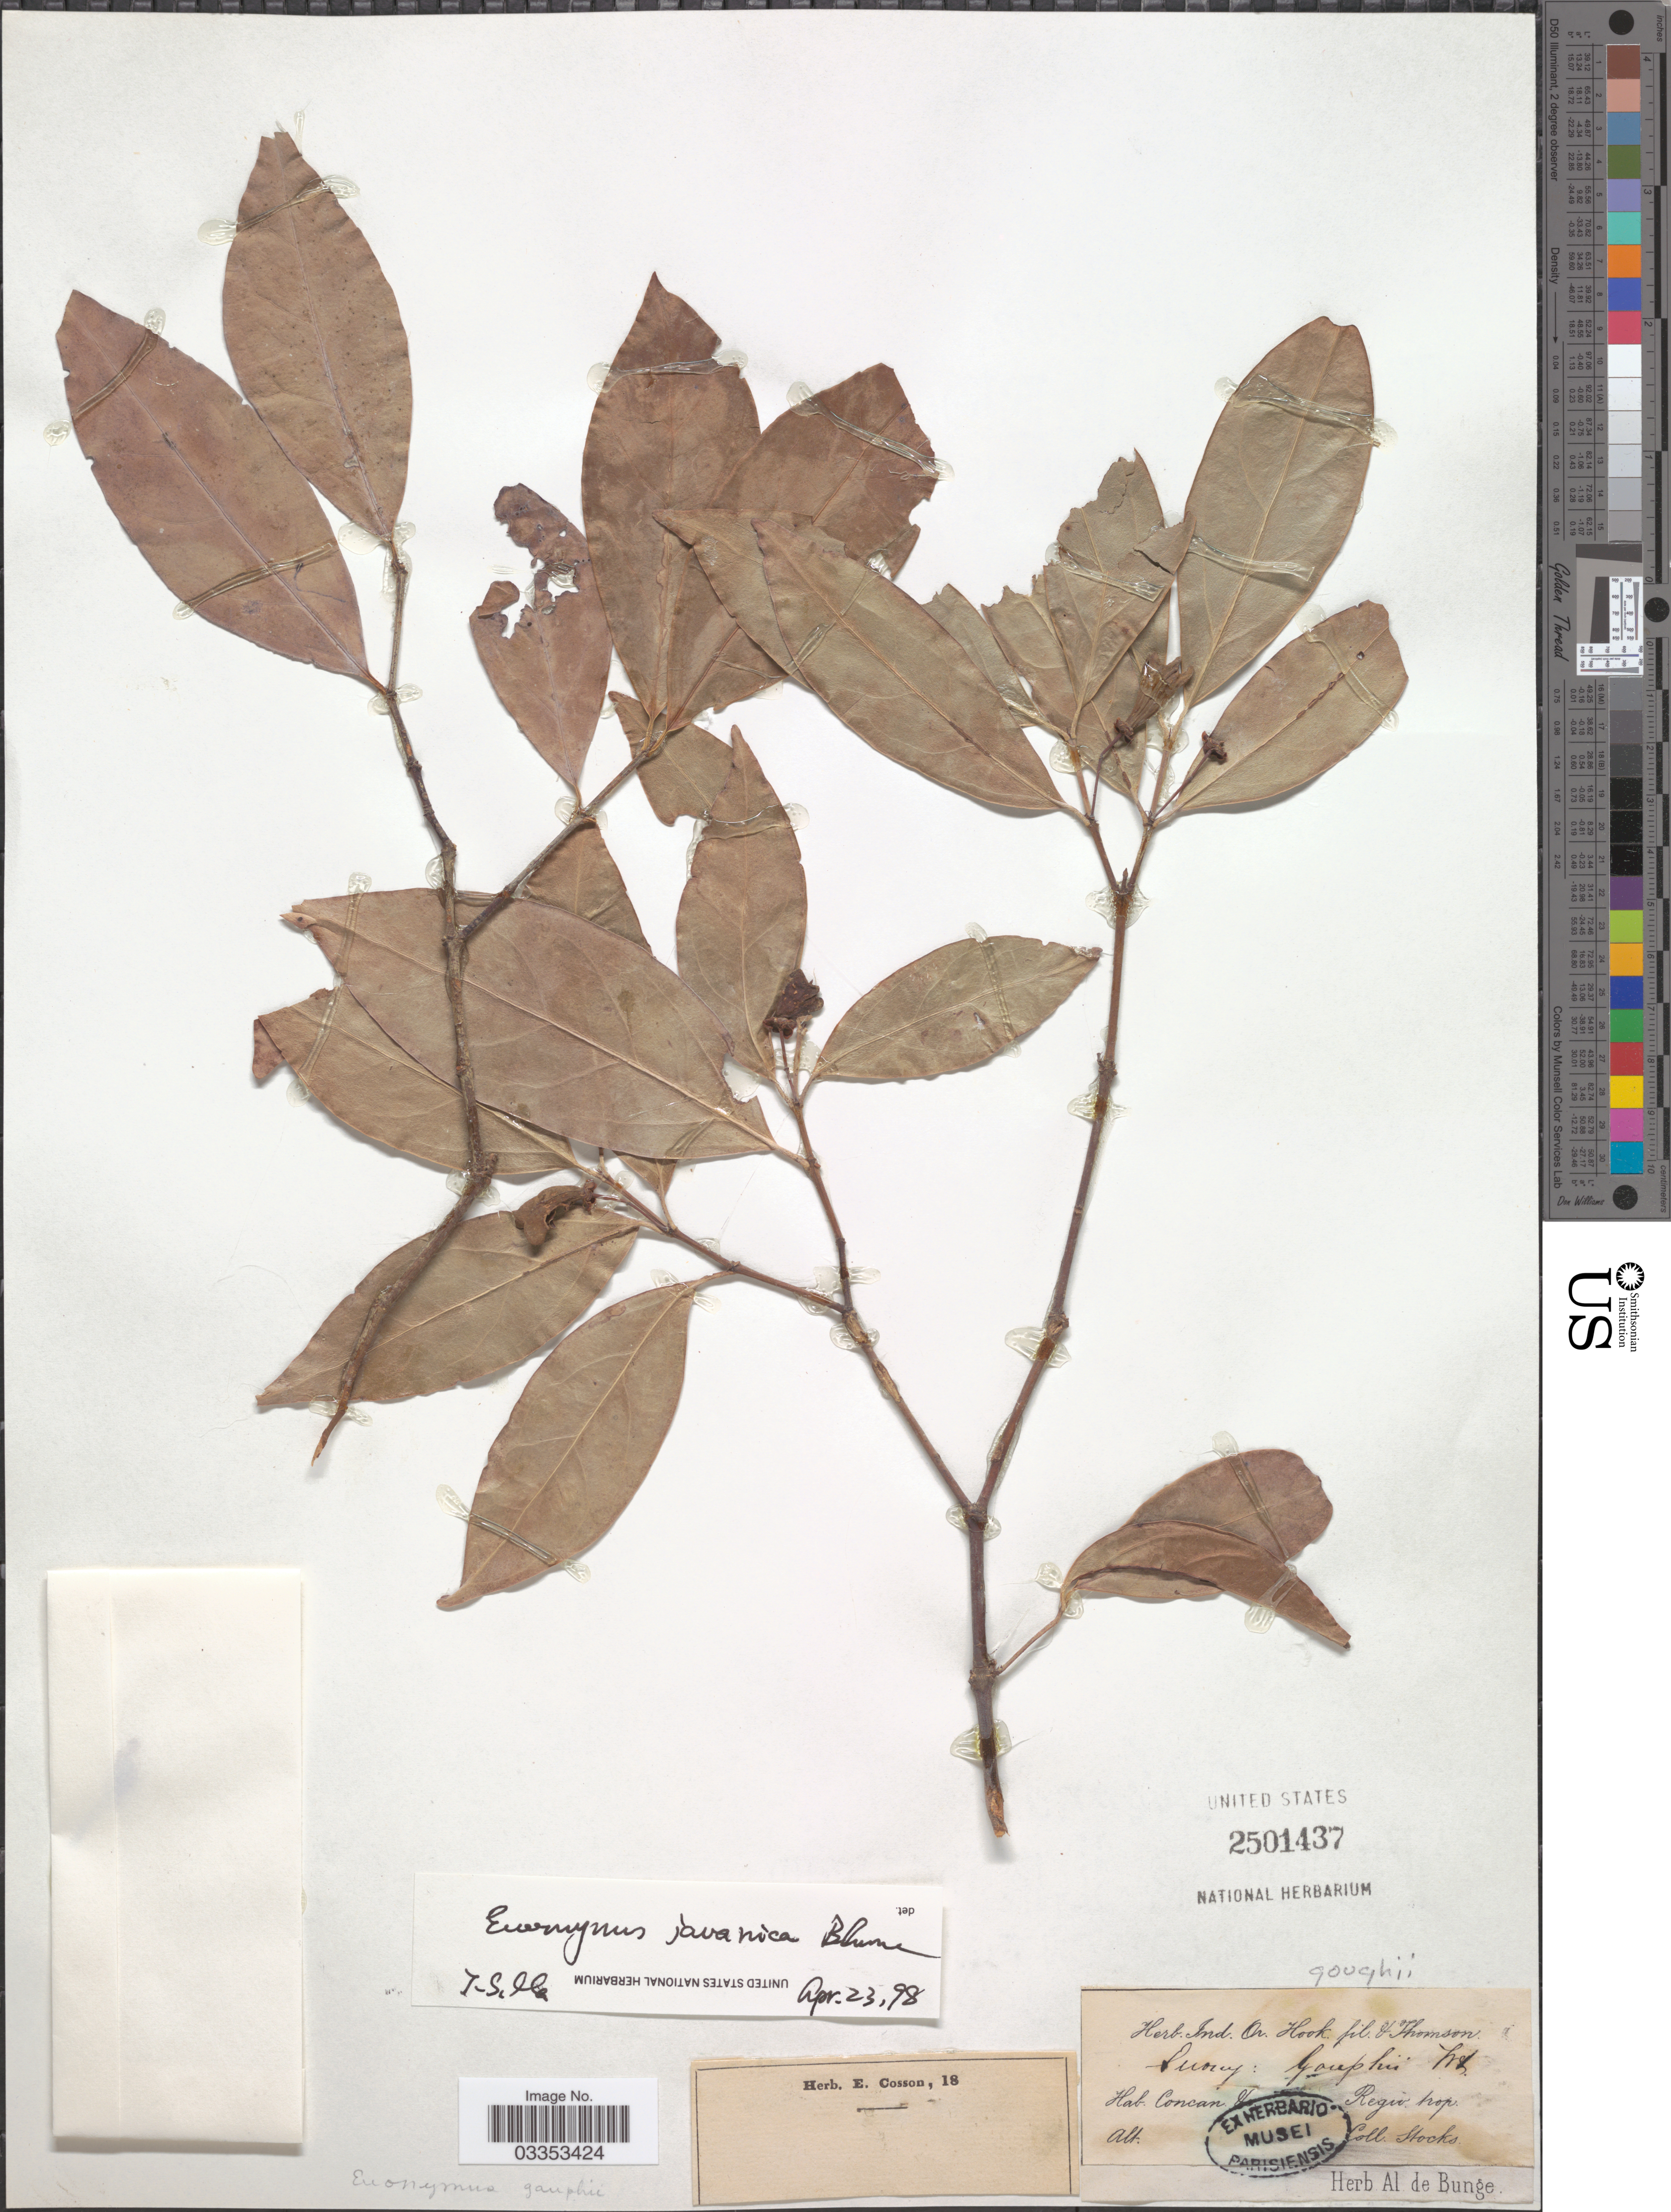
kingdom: Plantae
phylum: Tracheophyta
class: Magnoliopsida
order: Celastrales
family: Celastraceae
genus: Euonymus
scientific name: Euonymus japonicus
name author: Thunb.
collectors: Stocks, --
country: India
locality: Concan. [illegible text]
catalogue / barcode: US 2501437